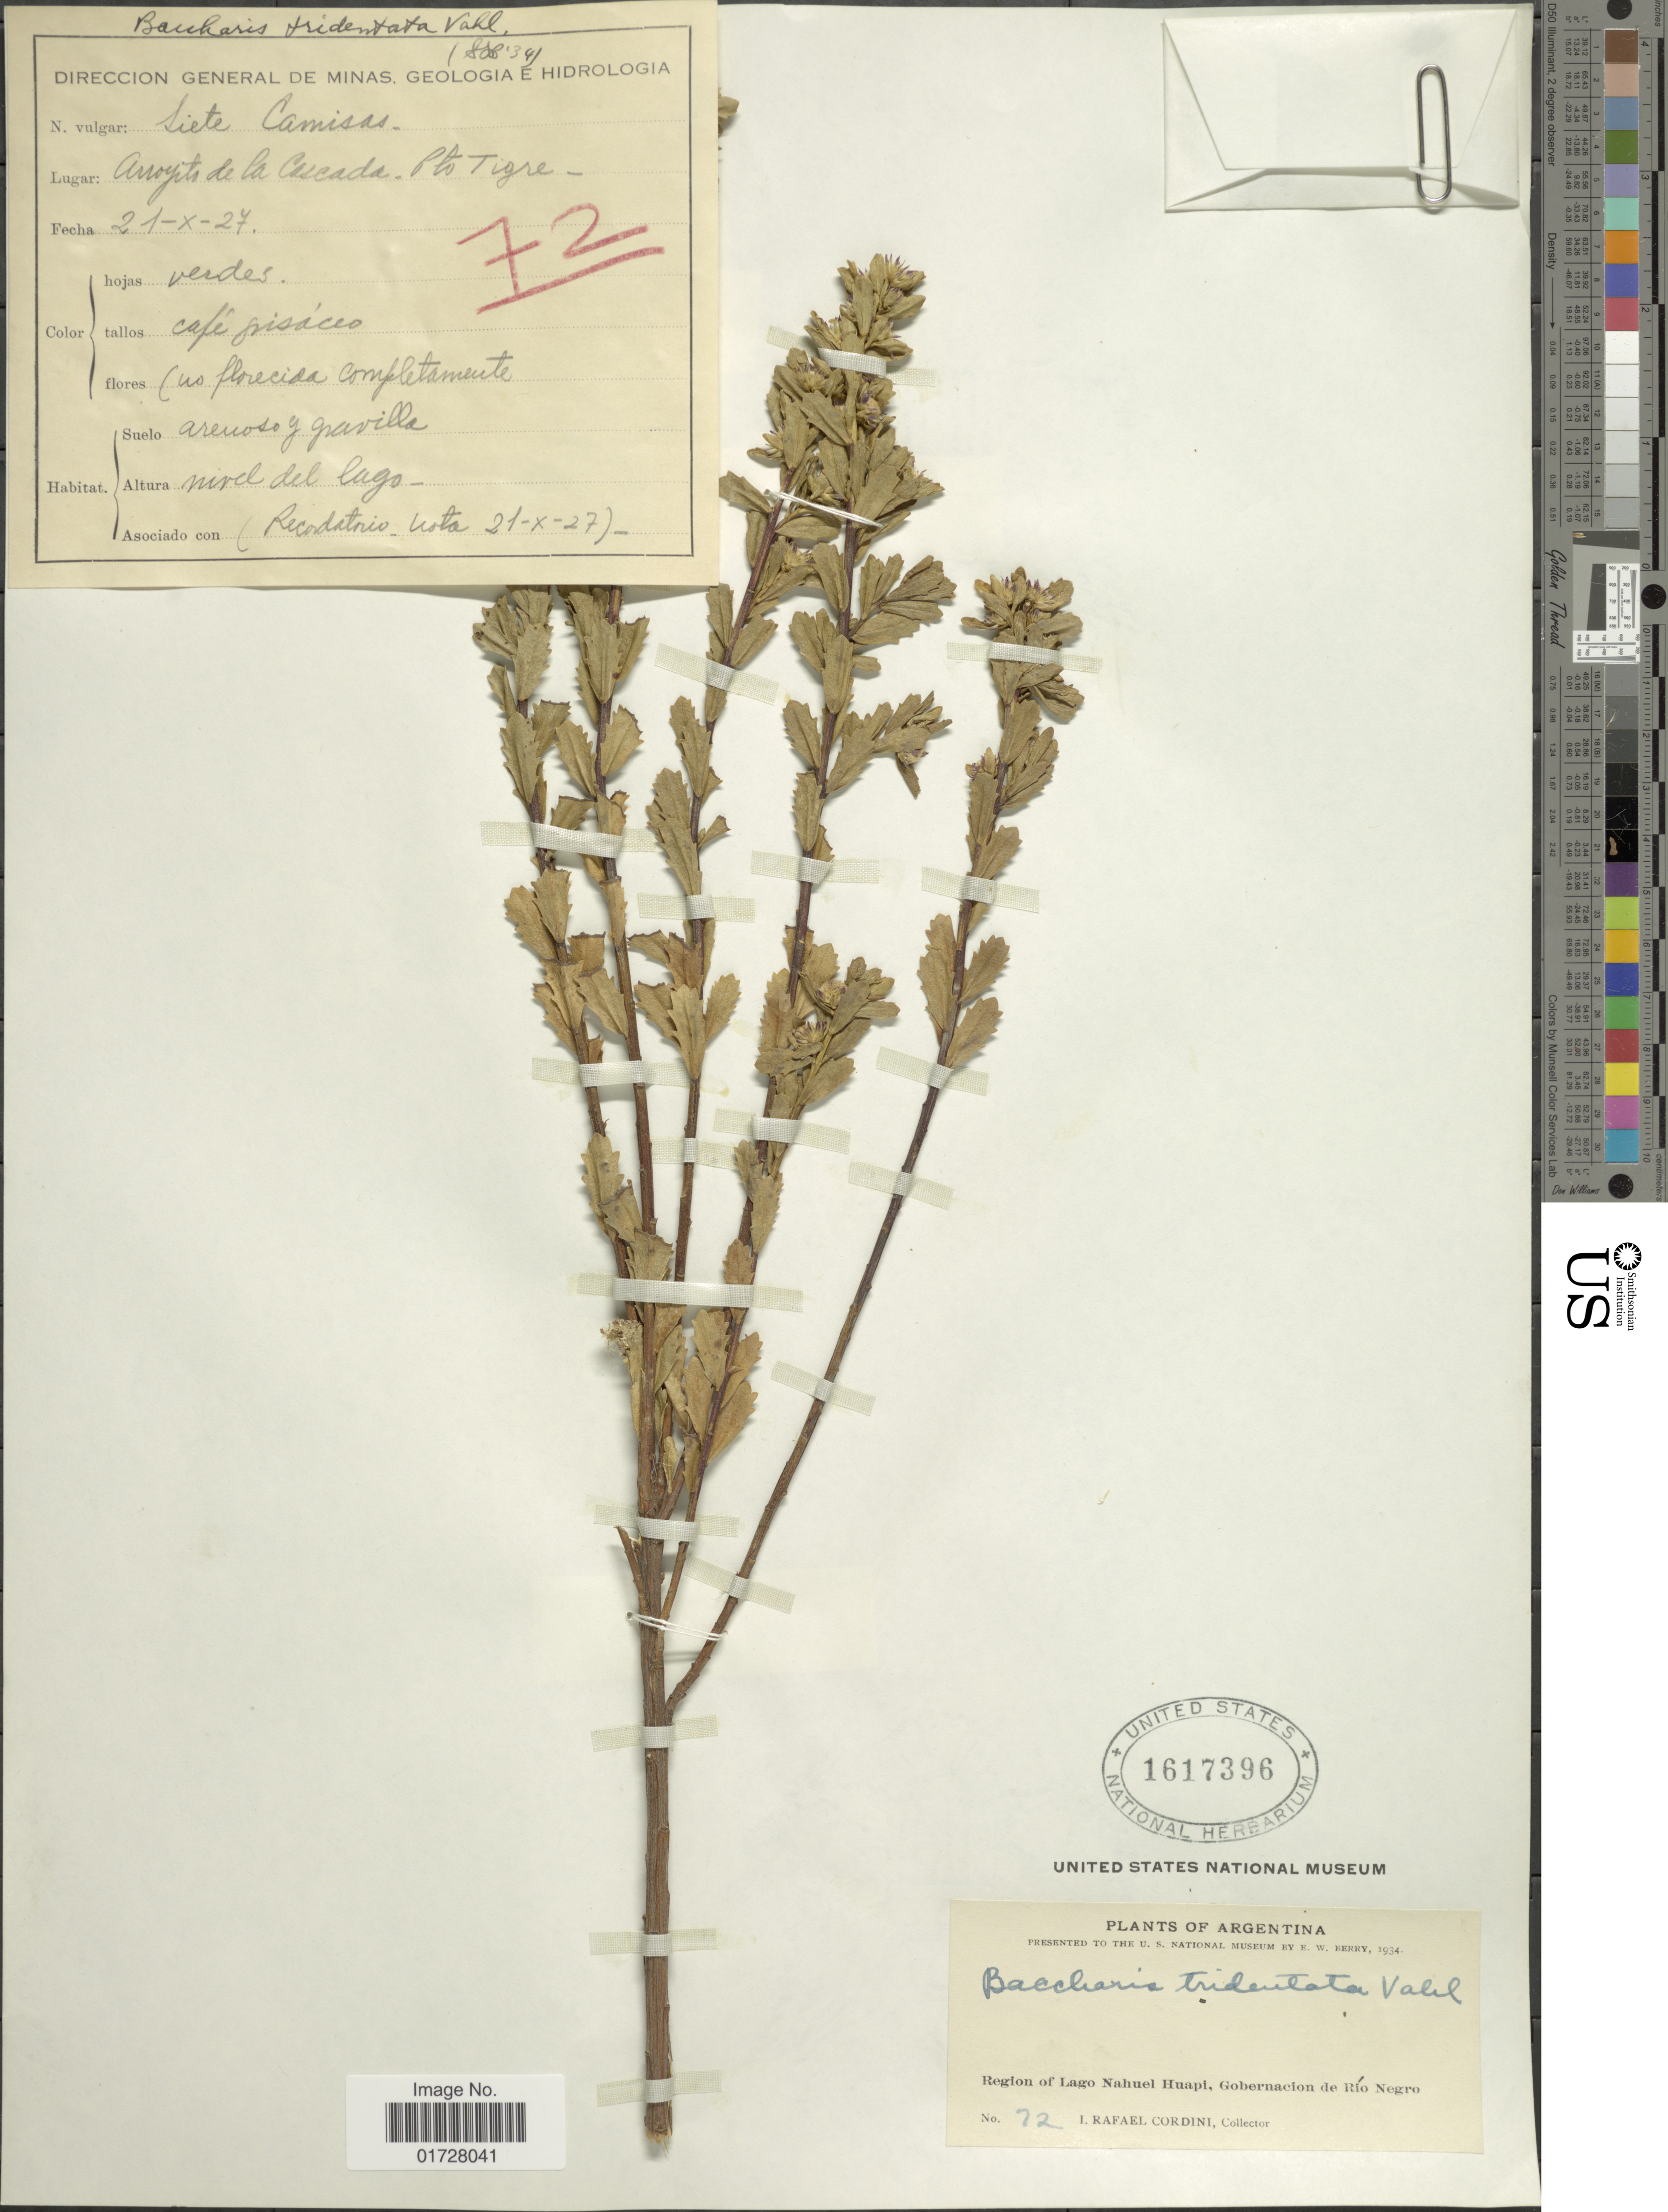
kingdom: Plantae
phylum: Tracheophyta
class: Magnoliopsida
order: Asterales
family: Asteraceae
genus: Baccharis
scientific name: Baccharis sp.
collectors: I. Cordini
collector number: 72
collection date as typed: Transcribed d/m/y: 21/10/27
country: Argentina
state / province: Rio Negro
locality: Region of Lago Nahuel Huapi, Arroyito de la Cascada, Pto Tigre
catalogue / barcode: US 1617396